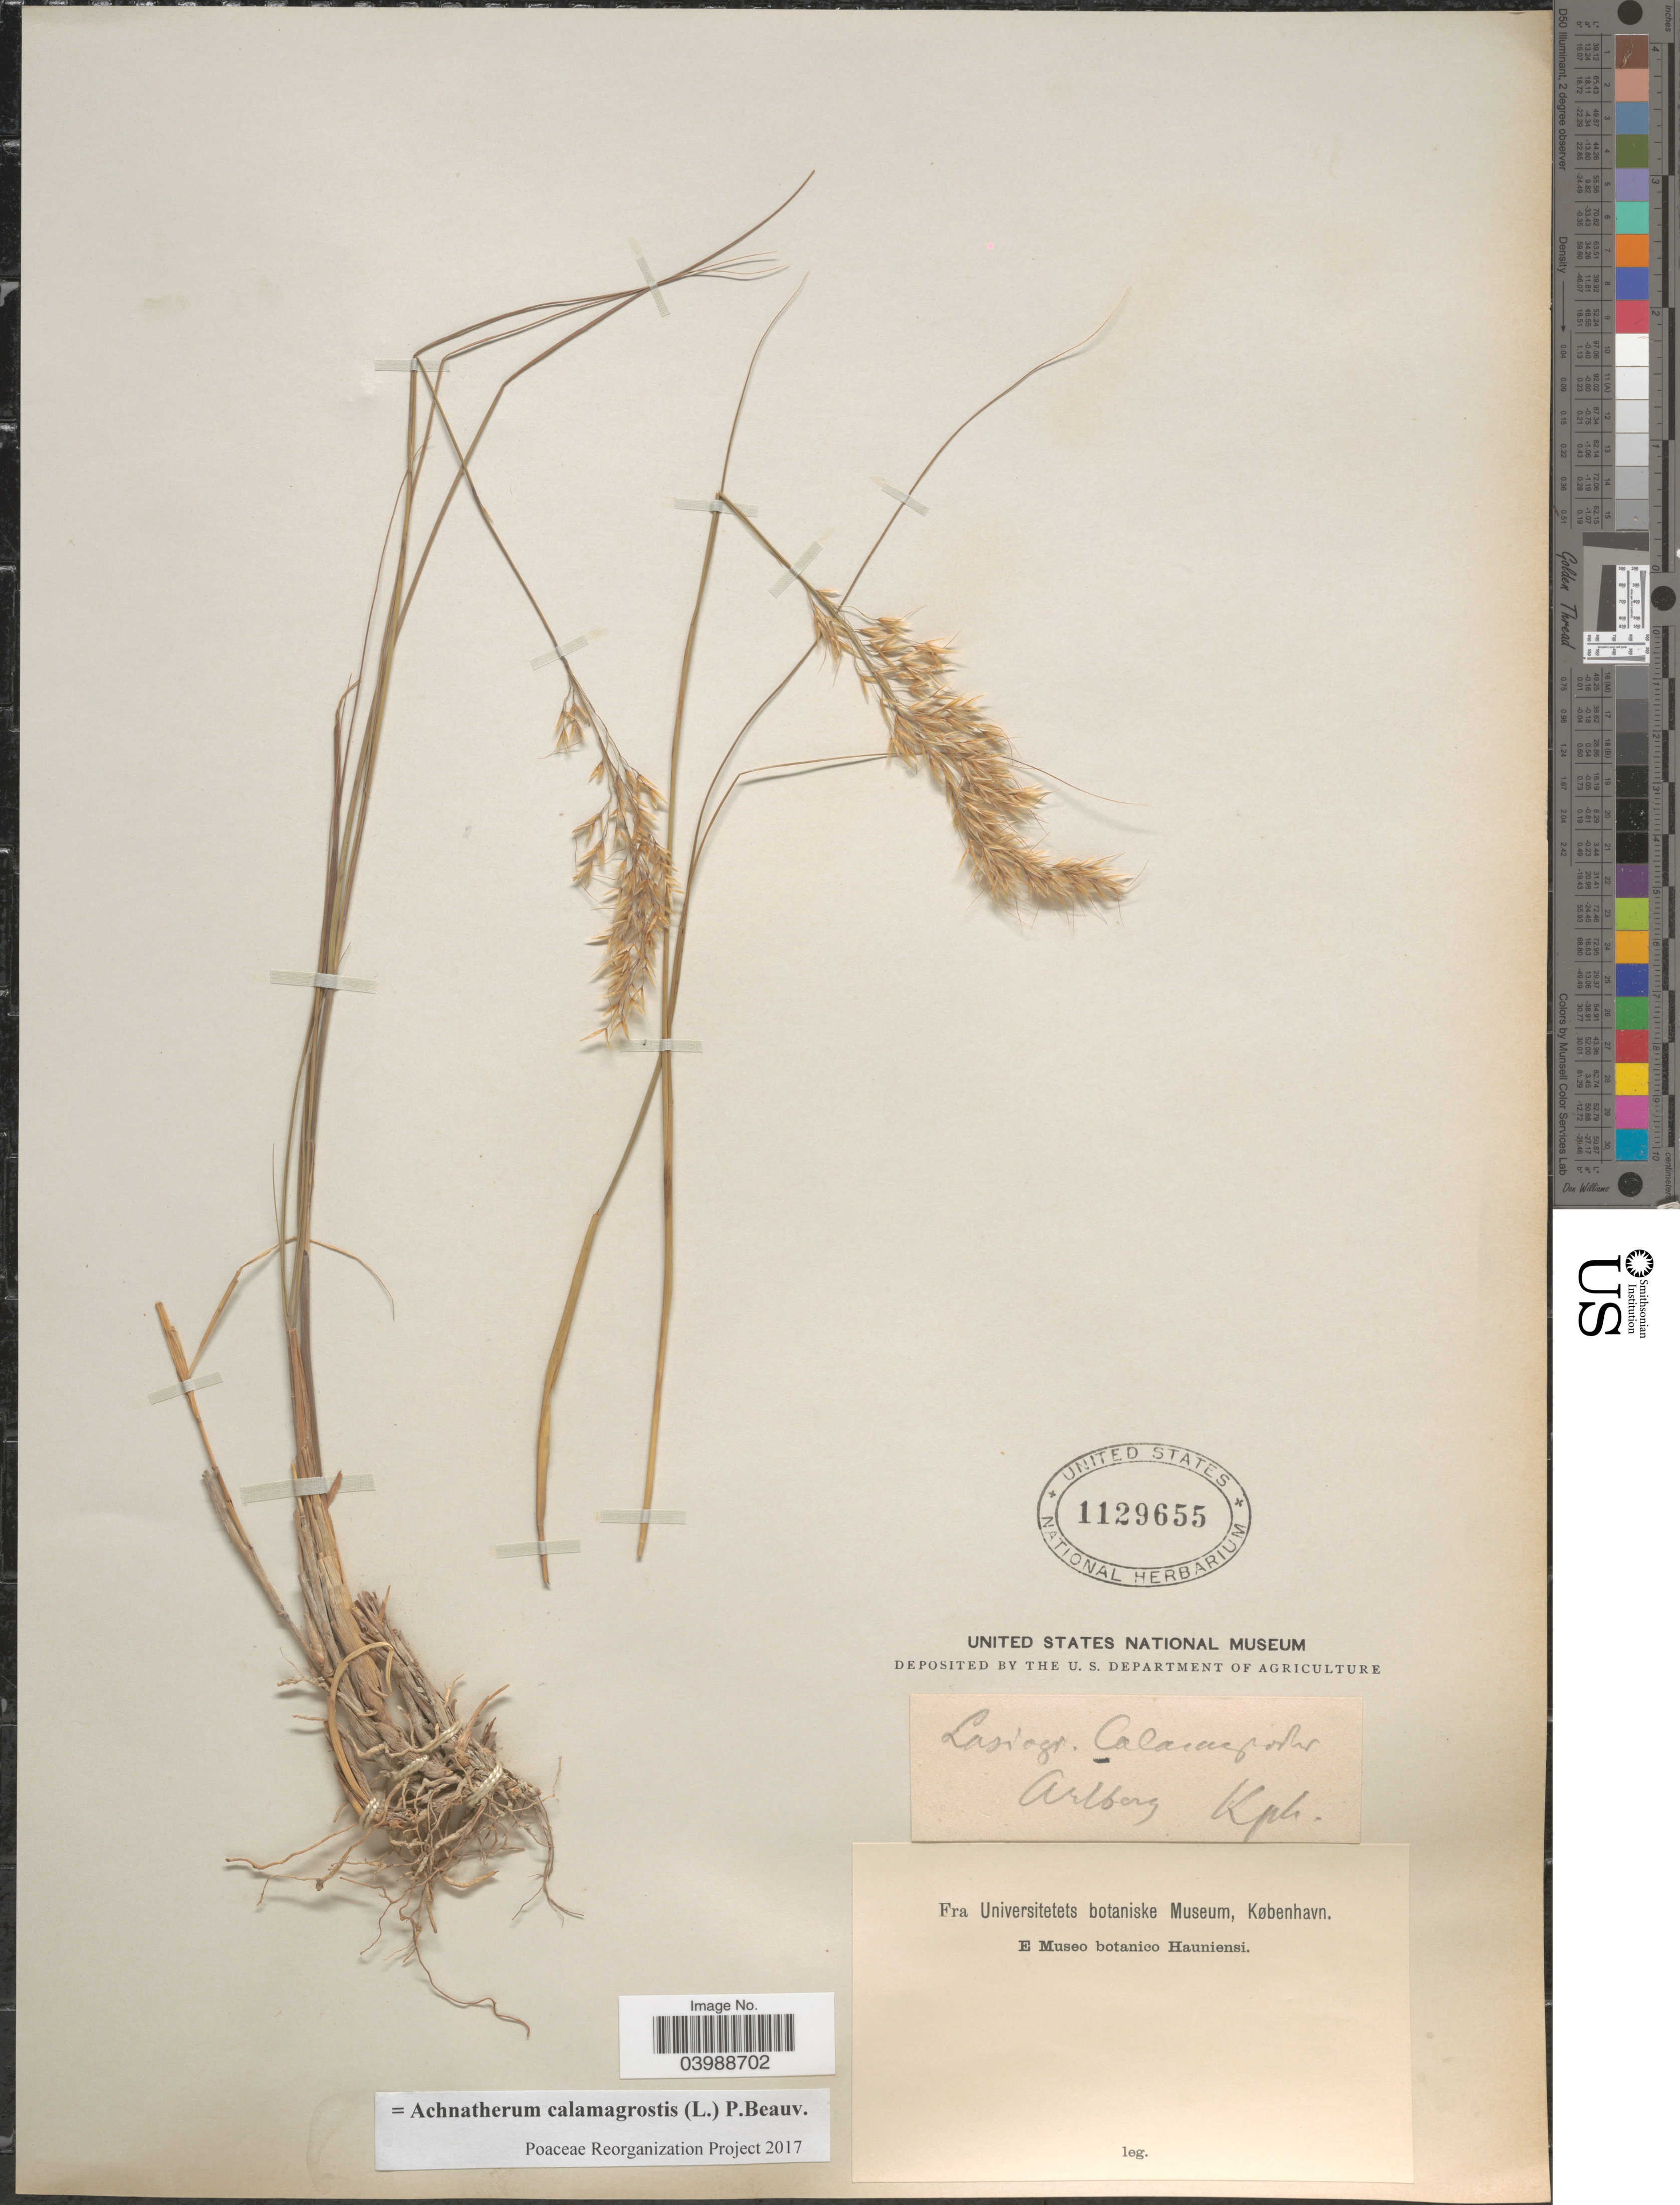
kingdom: Plantae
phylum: Tracheophyta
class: Liliopsida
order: Poales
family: Poaceae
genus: Achnatherum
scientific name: Achnatherum calamagrostis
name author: (L.) P. Beauv.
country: Austria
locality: Arlberg.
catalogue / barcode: US 1129655